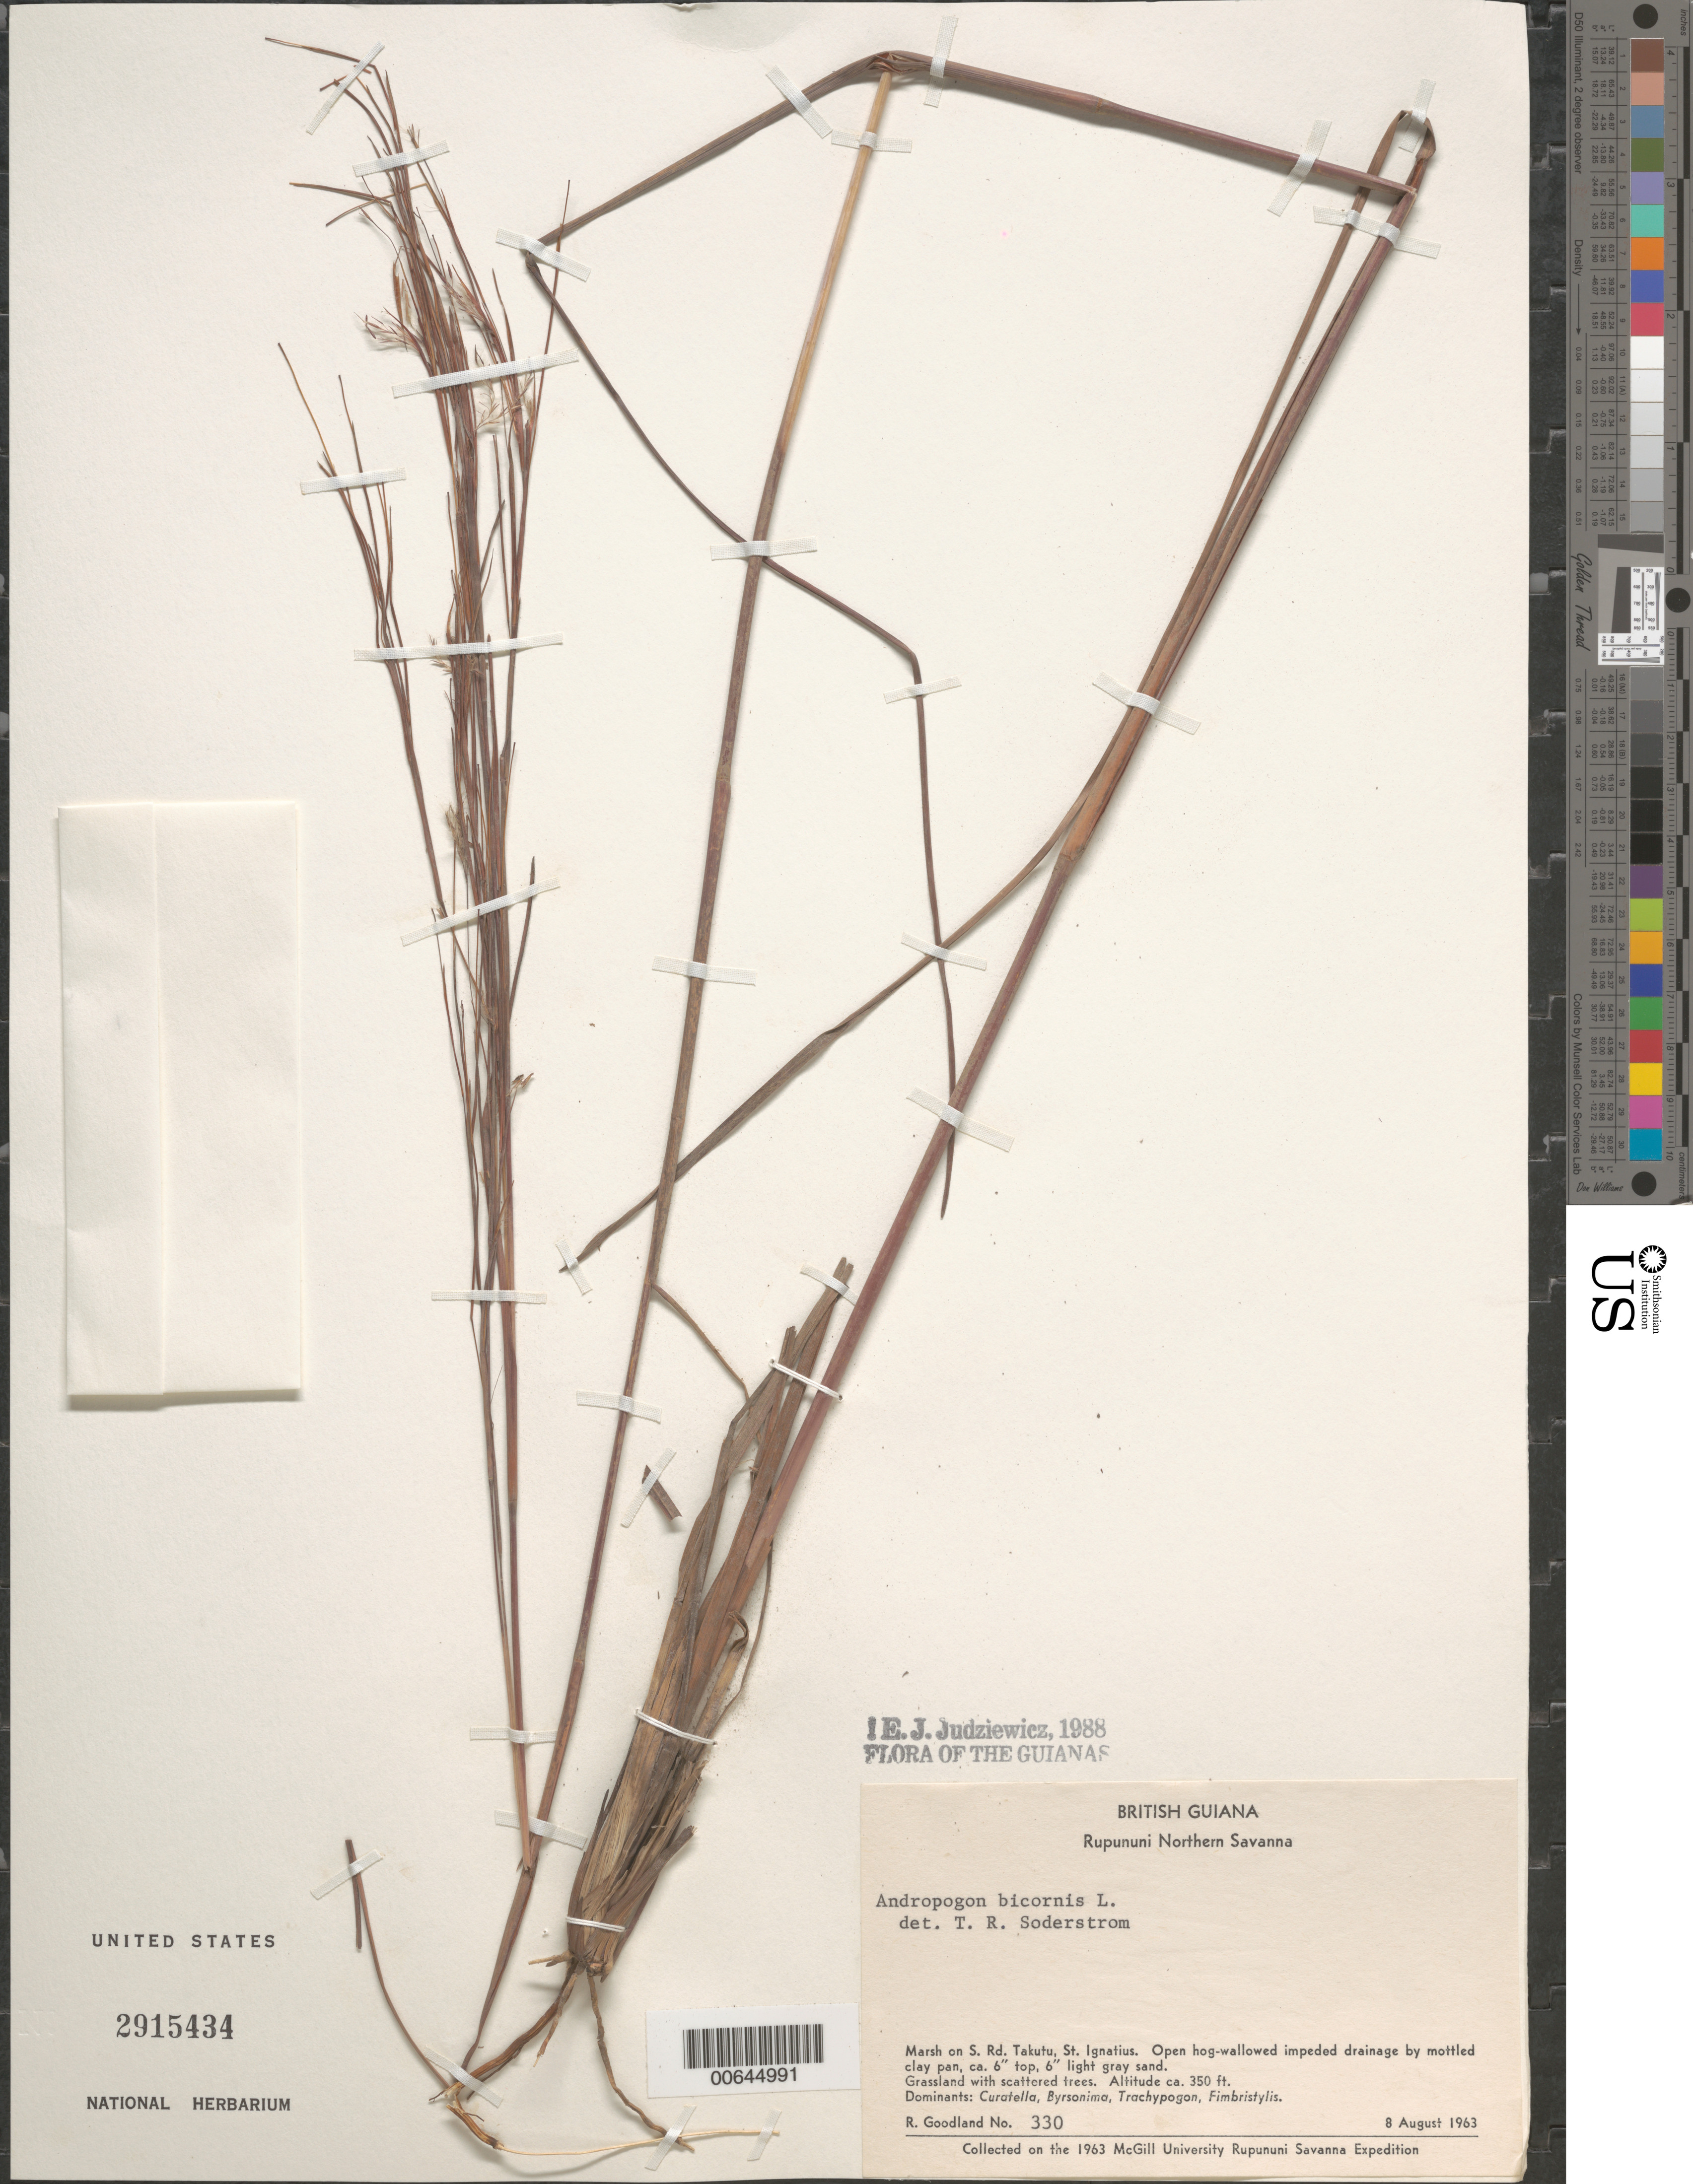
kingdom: Plantae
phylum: Tracheophyta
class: Liliopsida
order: Poales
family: Poaceae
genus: Andropogon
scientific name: Andropogon bicornis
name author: L.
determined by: Judziewicz, E. J.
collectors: R. Goodland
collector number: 330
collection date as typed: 8-Aug-63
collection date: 1963-08-08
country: Guyana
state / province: U. Takutu-U. Essequibo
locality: Rupununi Northern Savanna, St. Ignatius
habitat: Marsh. Grassland with scattered trees. Dominants: Curatella, Byrsonima, Trachypogon, Fimbristylis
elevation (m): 107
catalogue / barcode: US 2915434